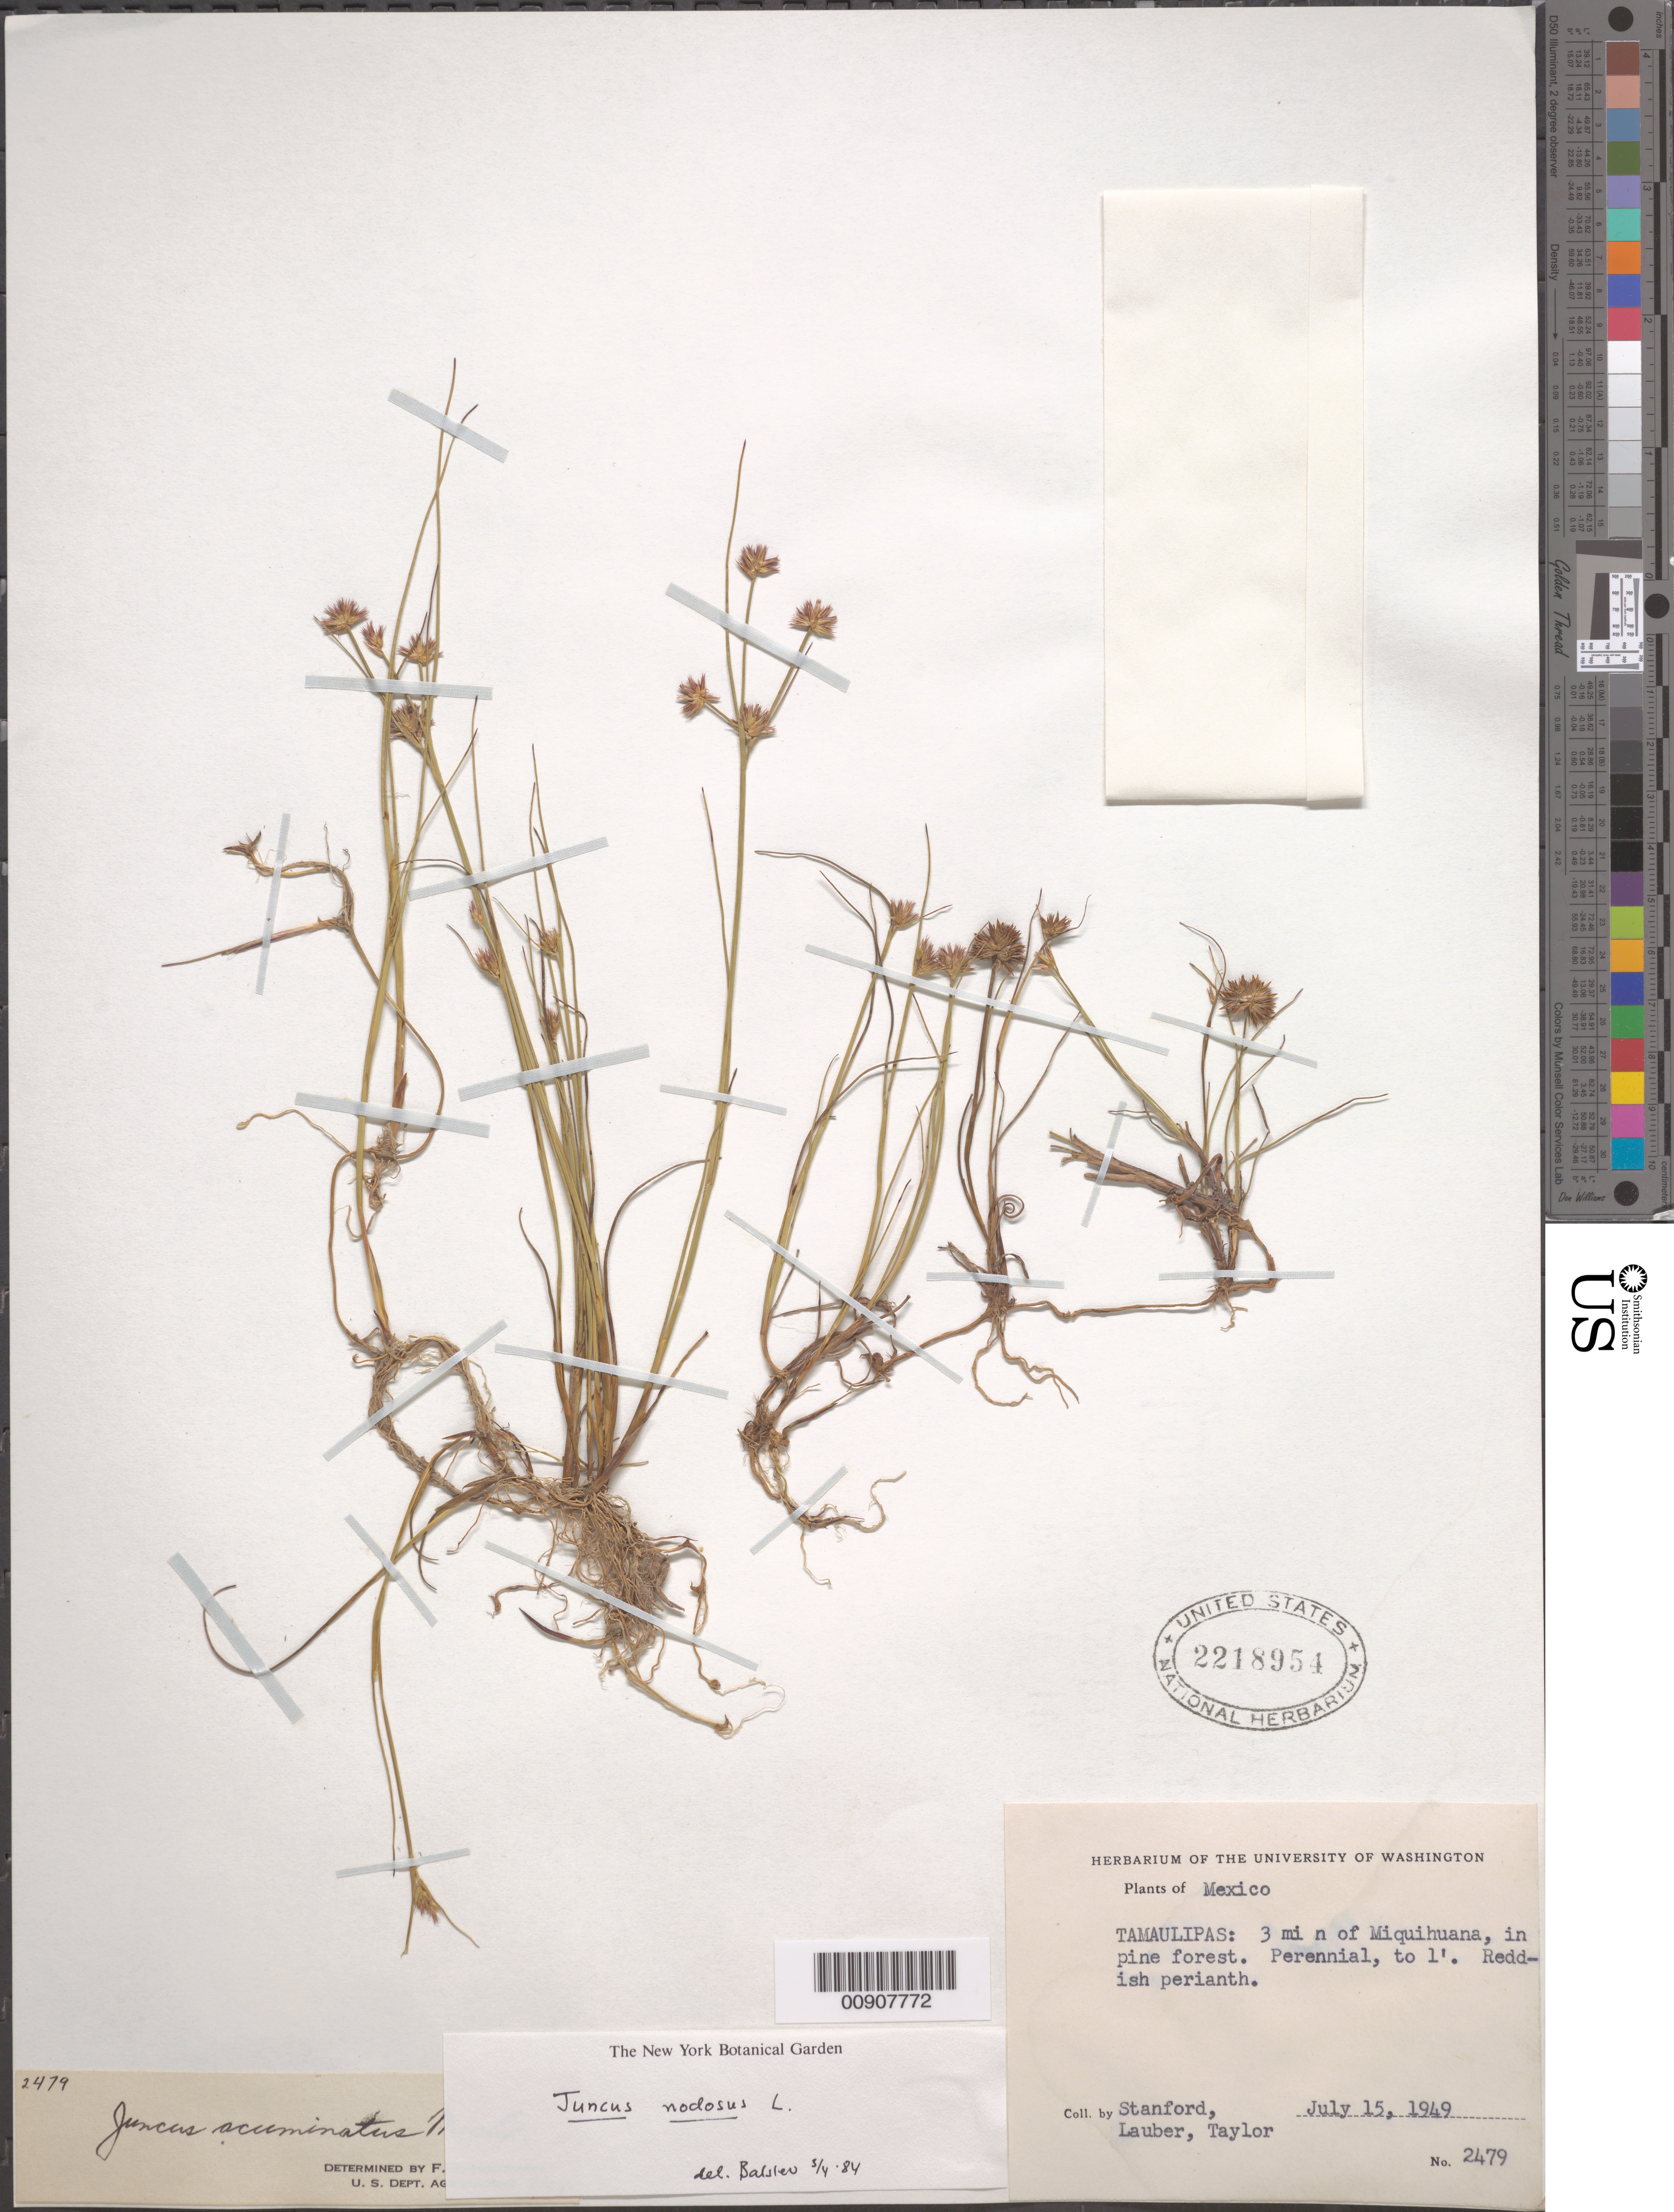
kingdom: Plantae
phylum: Tracheophyta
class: Liliopsida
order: Poales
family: Juncaceae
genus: Juncus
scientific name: Juncus nodosus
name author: L.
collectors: -. Stanford, Lauber, -- & -- Taylor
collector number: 2479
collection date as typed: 15 Jul 1949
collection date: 1949-07-15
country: Mexico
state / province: Tamaulipas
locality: Tamaulipas, 3 mi N of Miquihuana.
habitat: In pine forest.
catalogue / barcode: US 2218954